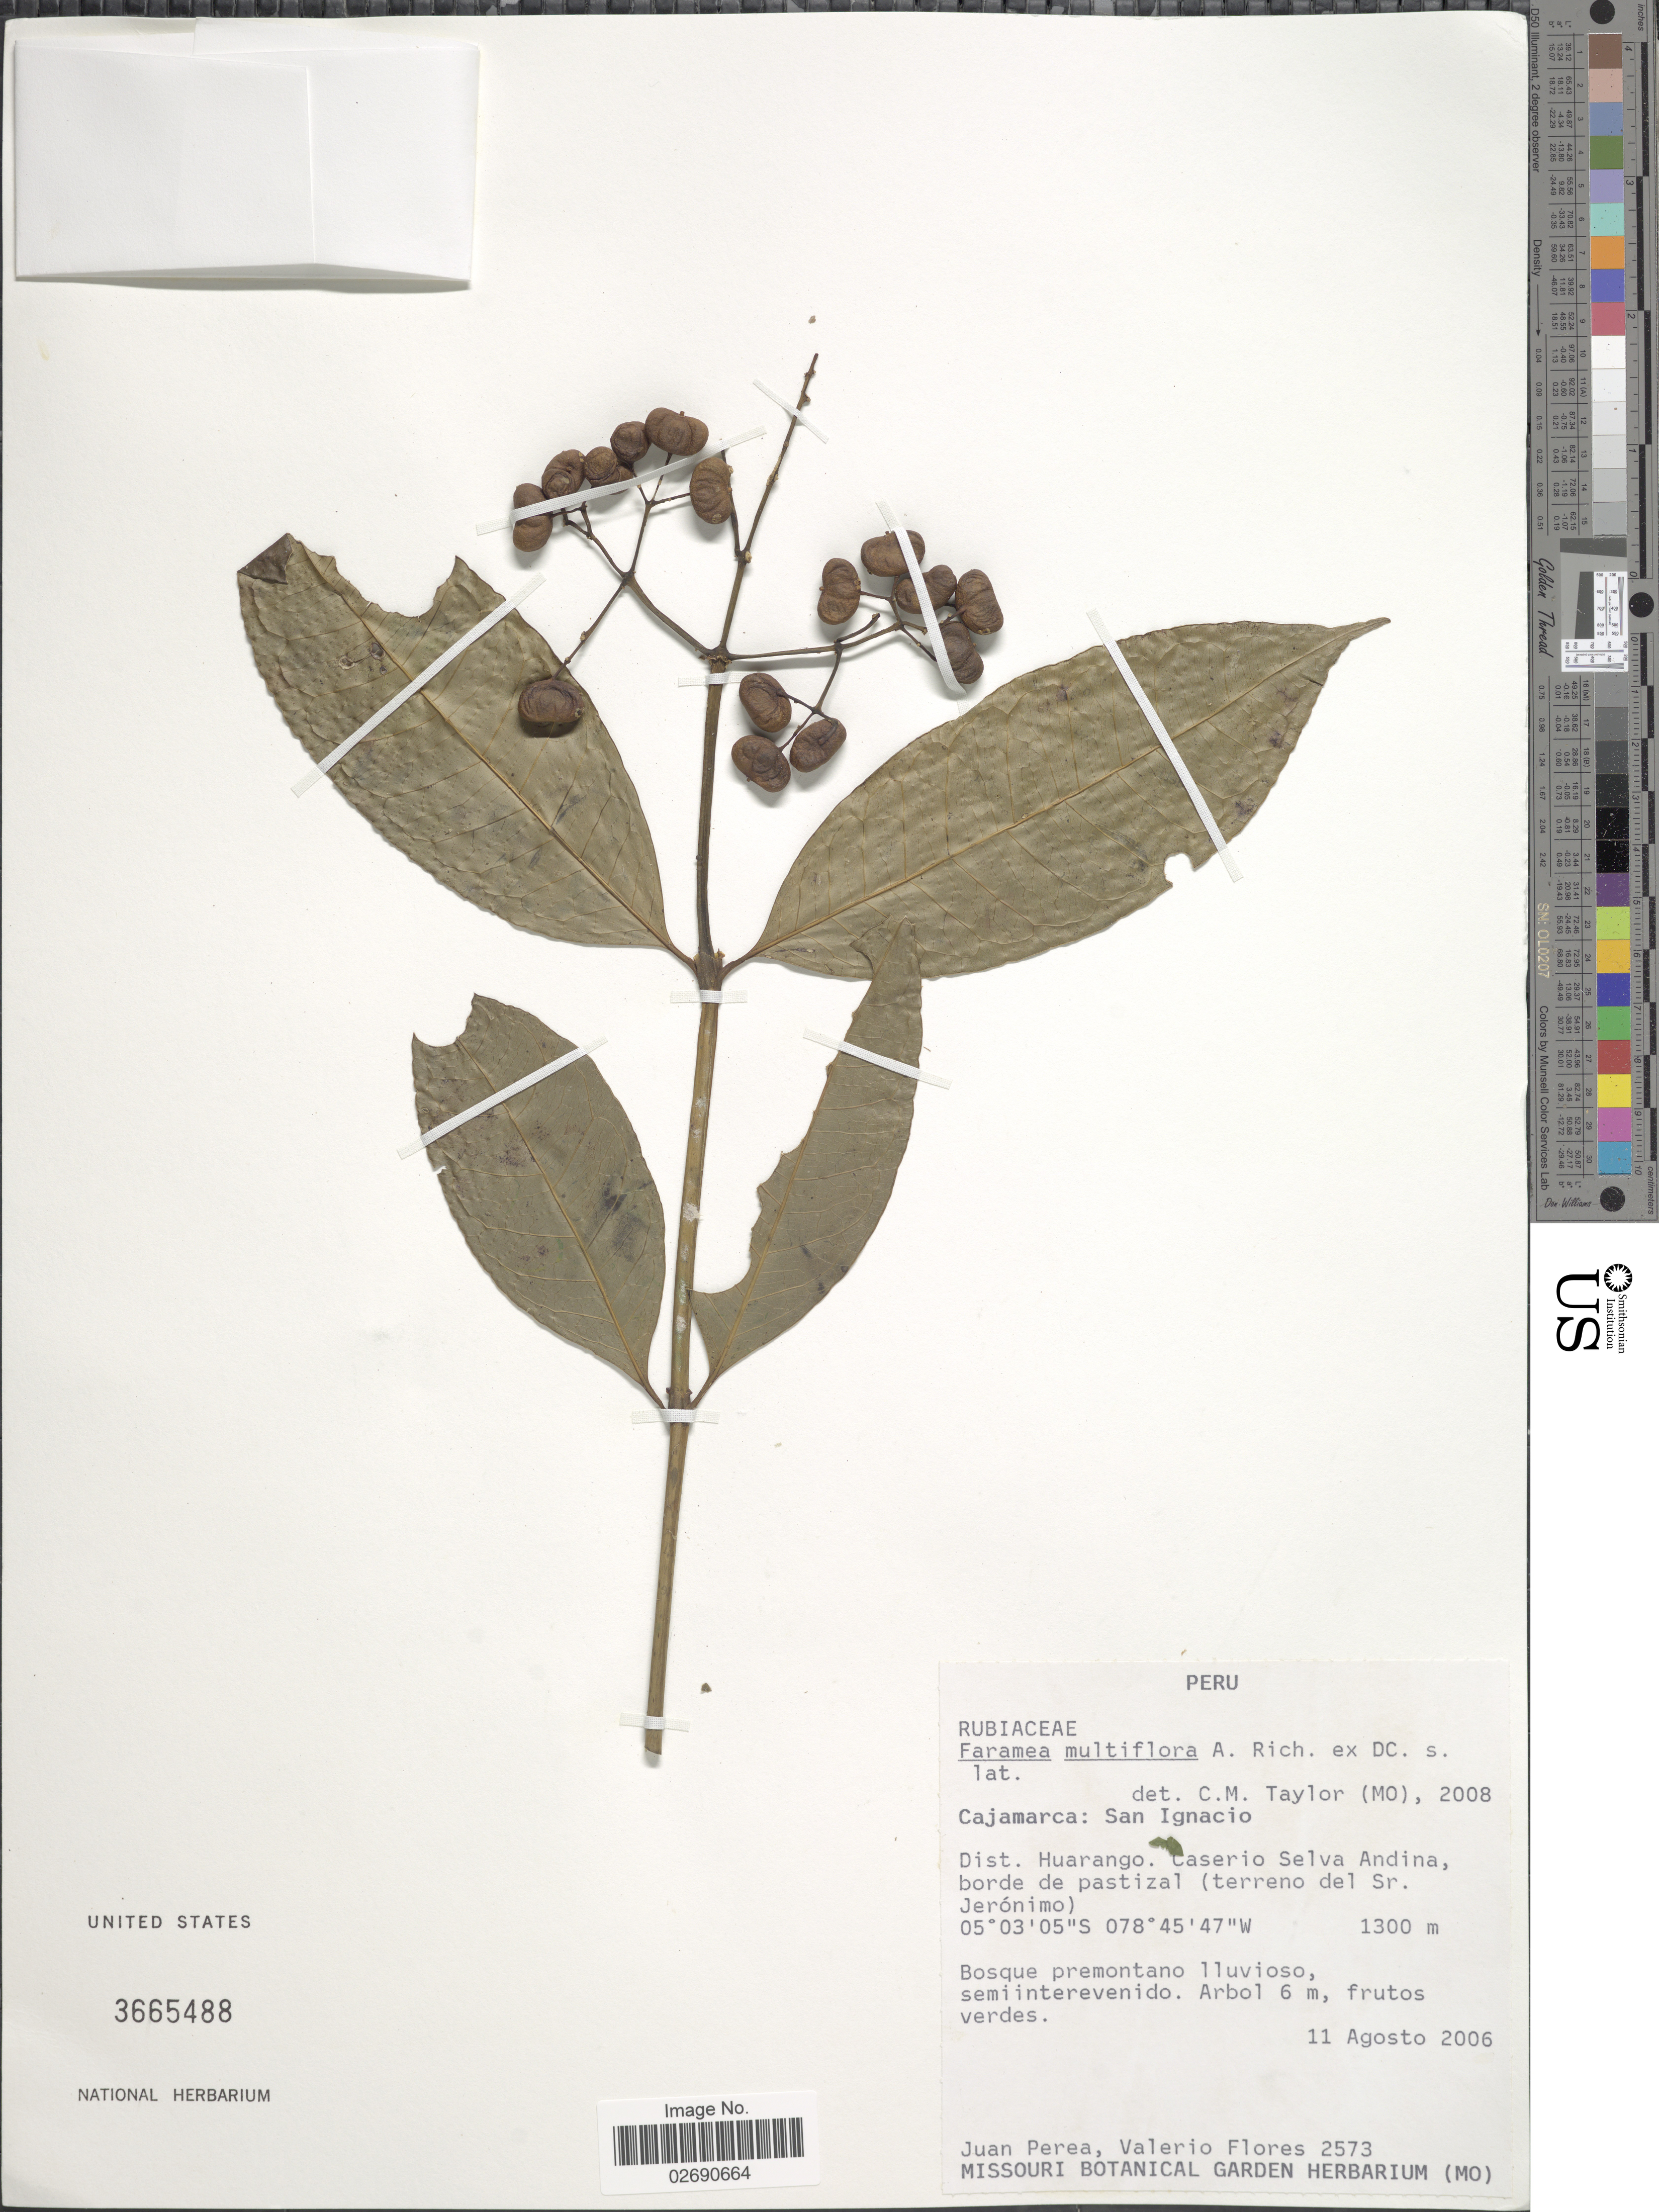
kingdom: Plantae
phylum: Tracheophyta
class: Magnoliopsida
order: Gentianales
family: Rubiaceae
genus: Faramea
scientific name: Faramea multiflora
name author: A. Rich. ex DC.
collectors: J. Perea & V. Flores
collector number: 2573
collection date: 2006-08-11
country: Peru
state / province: Cajamarca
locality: San Ignacio, Dist. Huarango. Caserio Selva Andina, borde de pastizal (terreno del Sr. Jerónimo)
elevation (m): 1300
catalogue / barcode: US 3665488